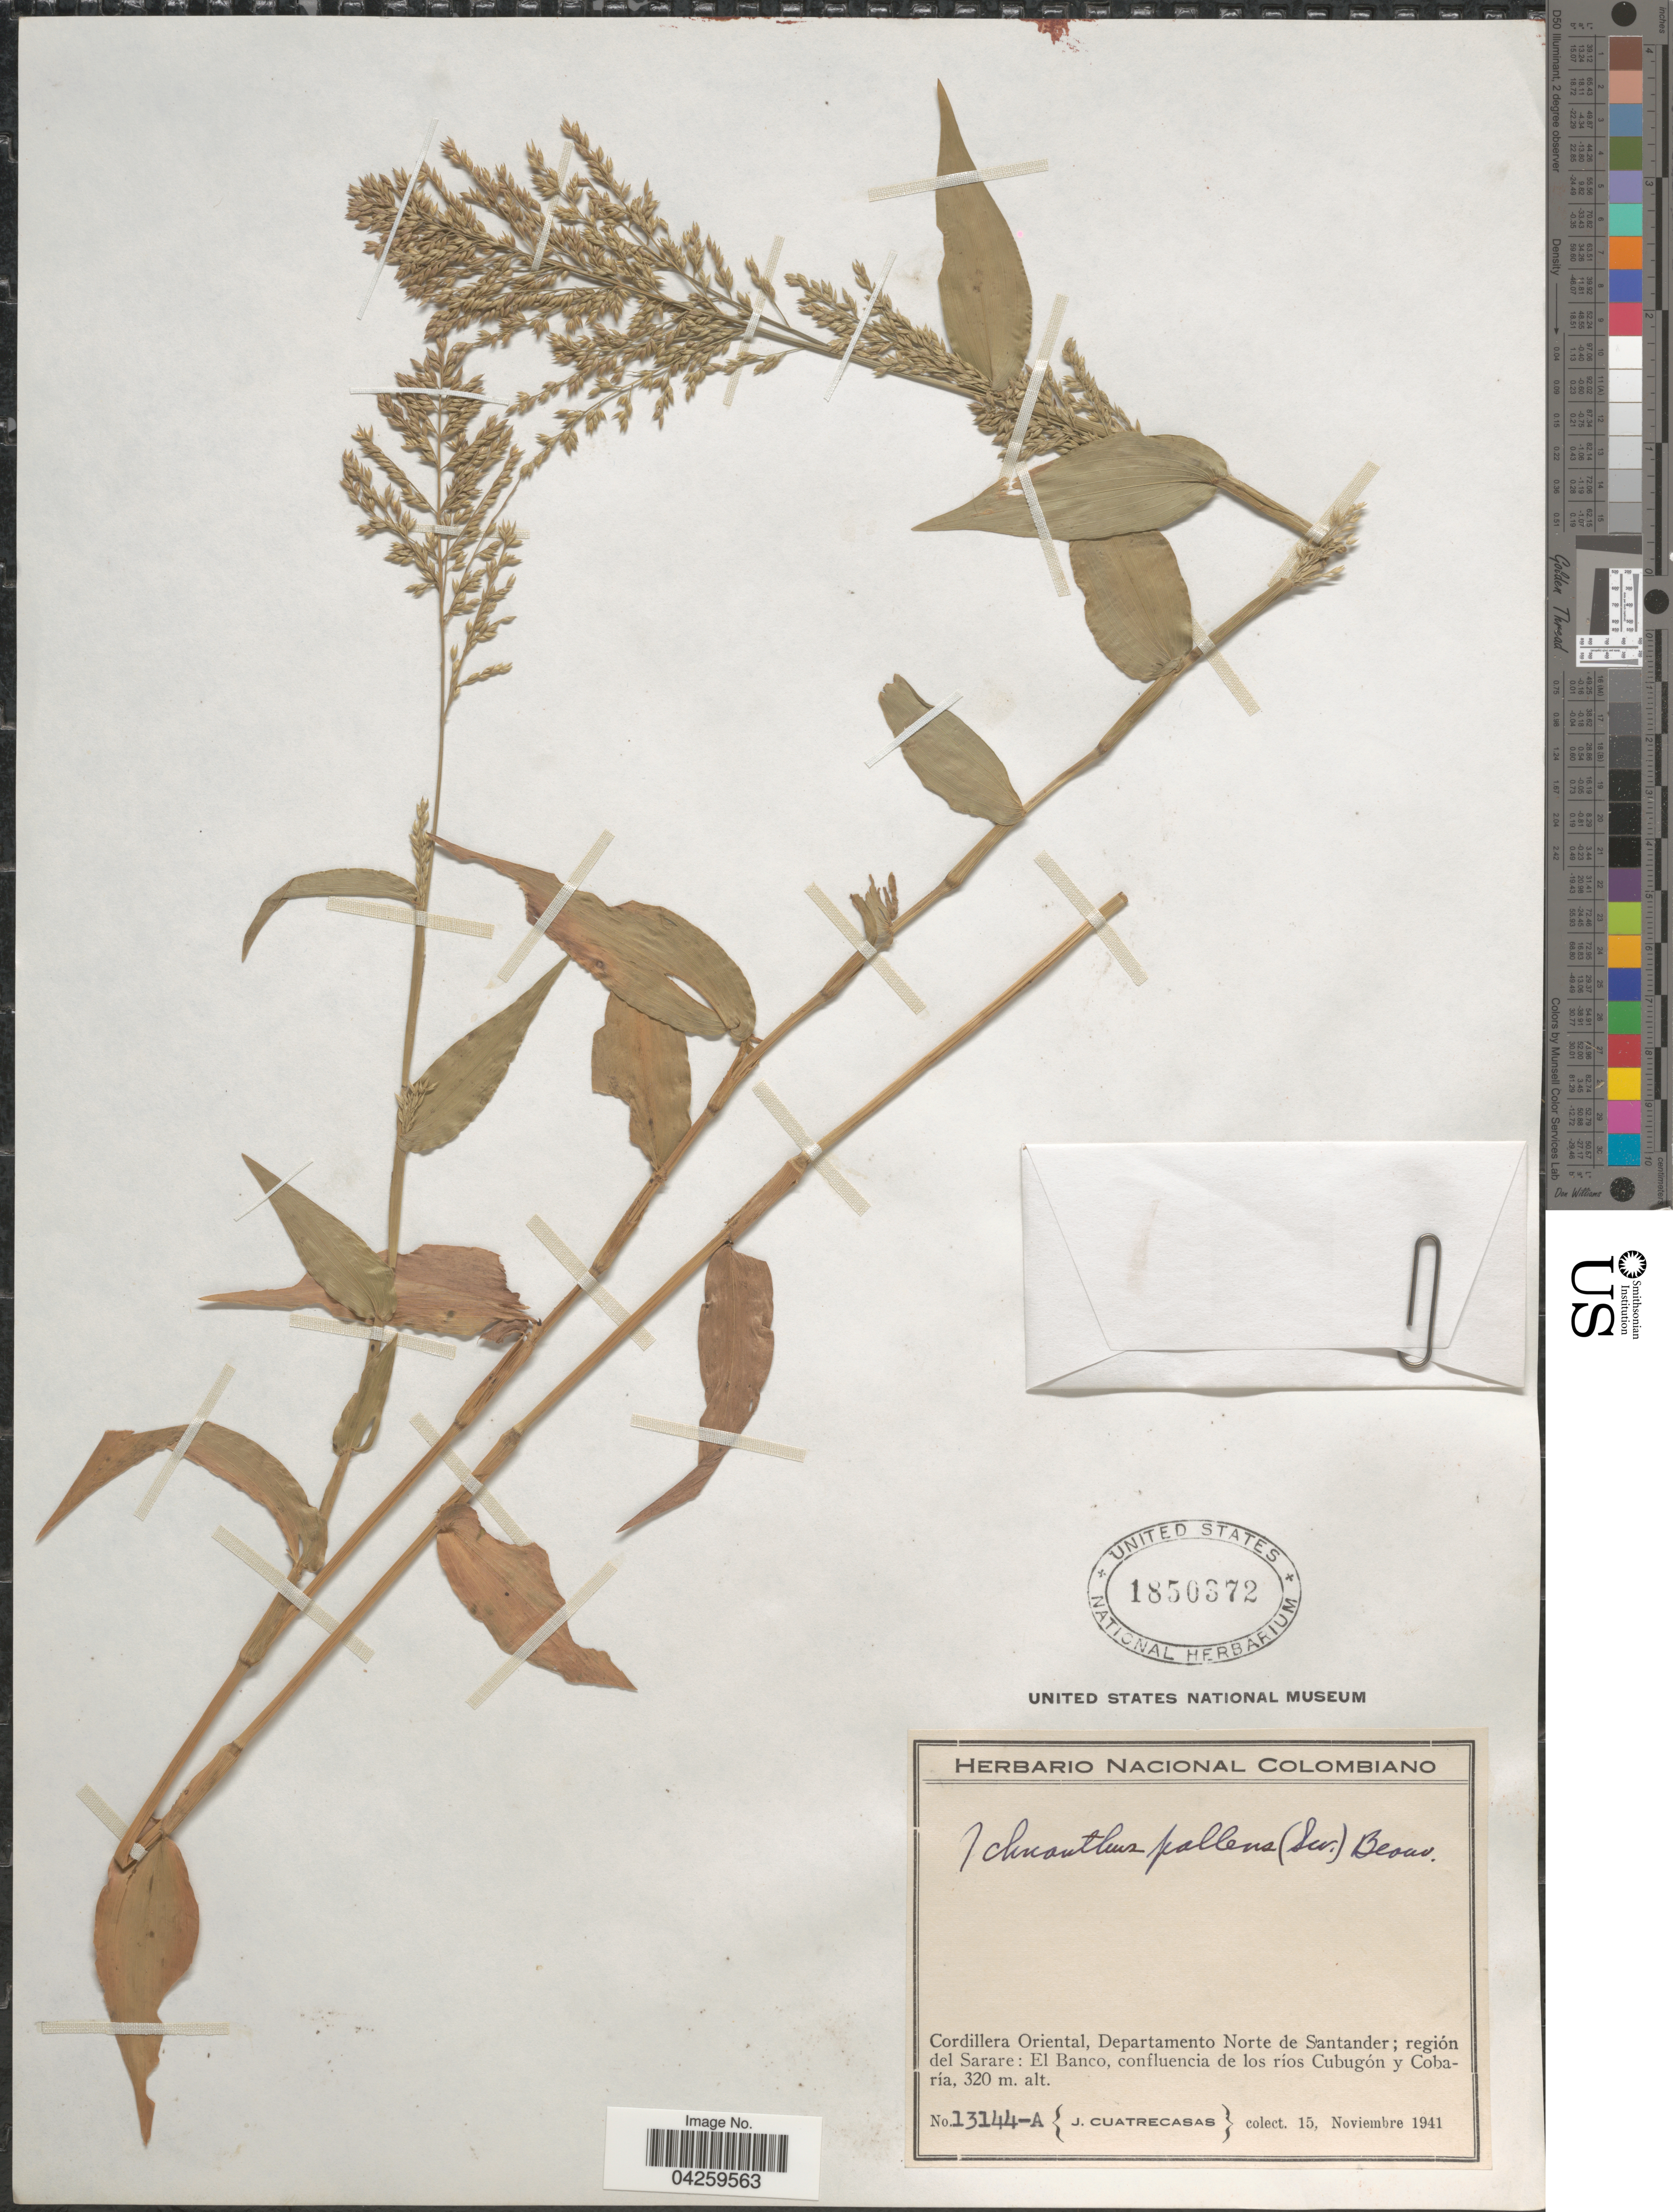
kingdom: Plantae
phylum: Tracheophyta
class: Liliopsida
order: Poales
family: Poaceae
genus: Ichnanthus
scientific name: Ichnanthus pallens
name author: (Sw.) Munro ex Benth.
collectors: J. Cuatrecasas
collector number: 13144-A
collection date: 1941-11-15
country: Colombia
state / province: Norte de Santander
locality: Cordillera Oriental, Departamento Norte de Santander; región del Sarare: El Banco, confluencia de los ríos Cubugón y Cobaría.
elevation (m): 320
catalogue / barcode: US 1850372